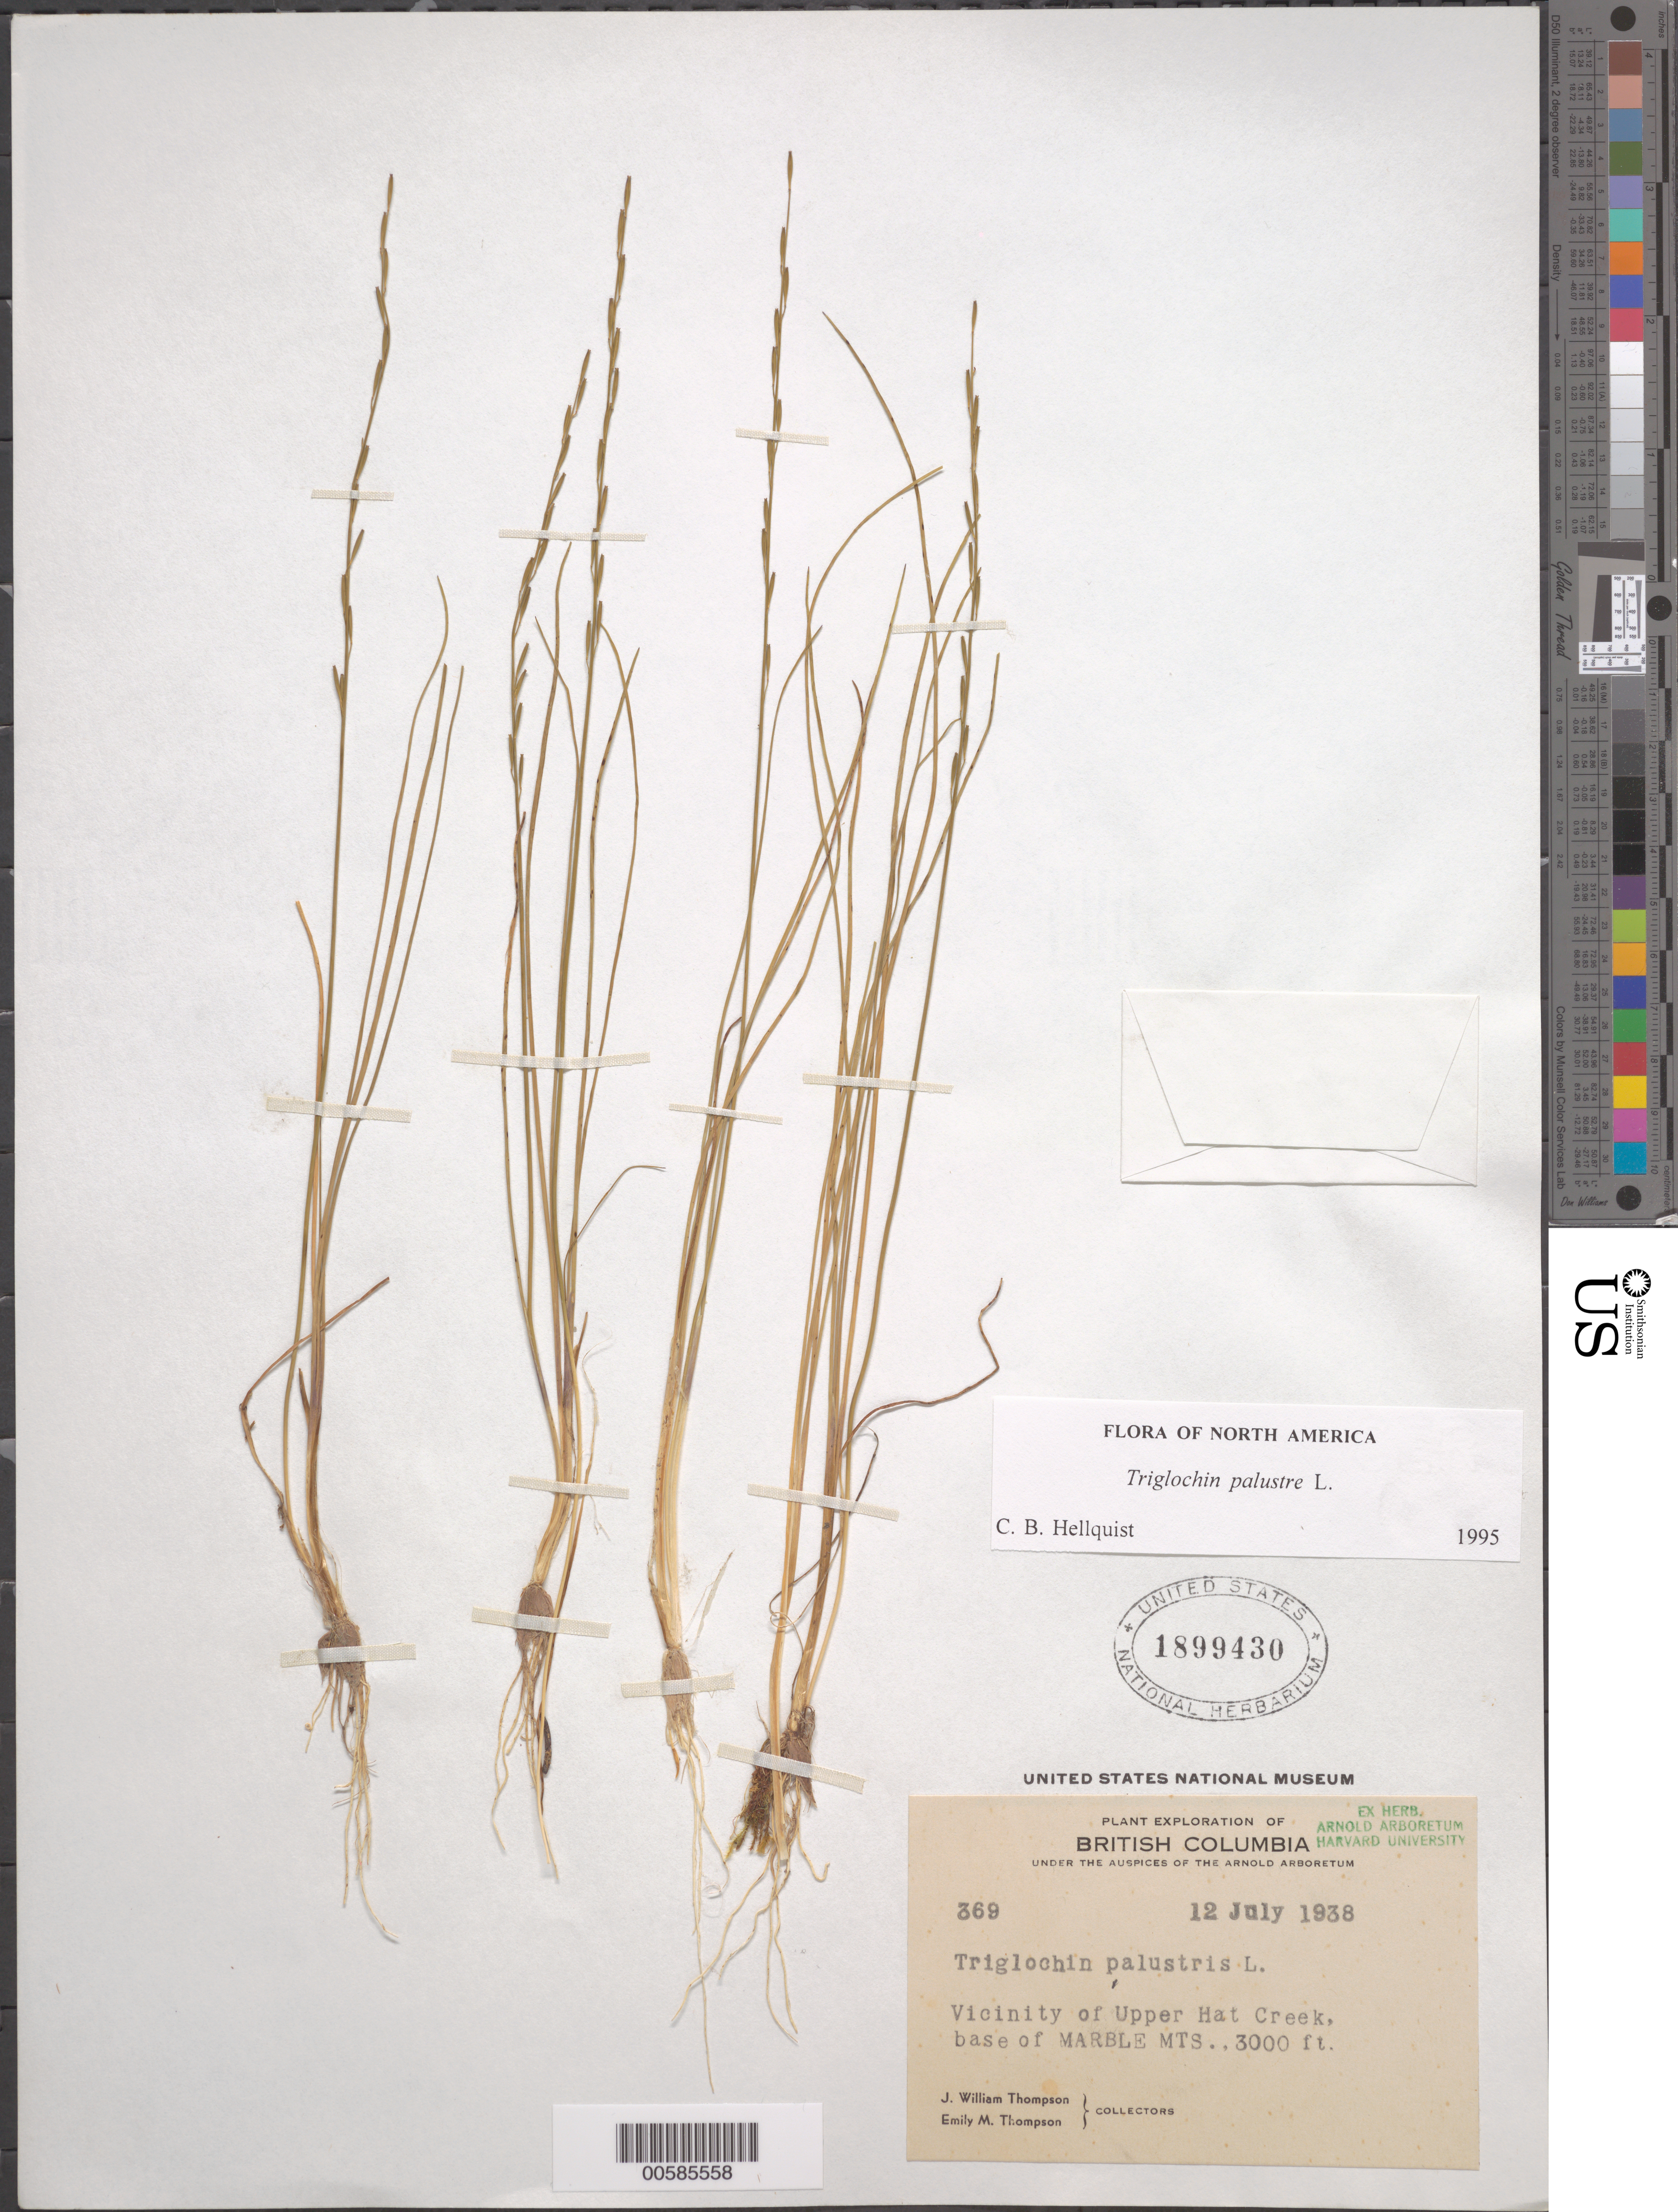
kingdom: Plantae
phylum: Tracheophyta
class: Liliopsida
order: Alismatales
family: Juncaginaceae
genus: Triglochin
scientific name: Triglochin palustris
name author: L.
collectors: J. W. Thompson & E. M. Thompson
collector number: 369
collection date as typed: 12 Jul 1938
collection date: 1938-07-12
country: Canada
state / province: British Columbia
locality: Upper Hat Creek, Marble Mts.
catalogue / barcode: US 1899430